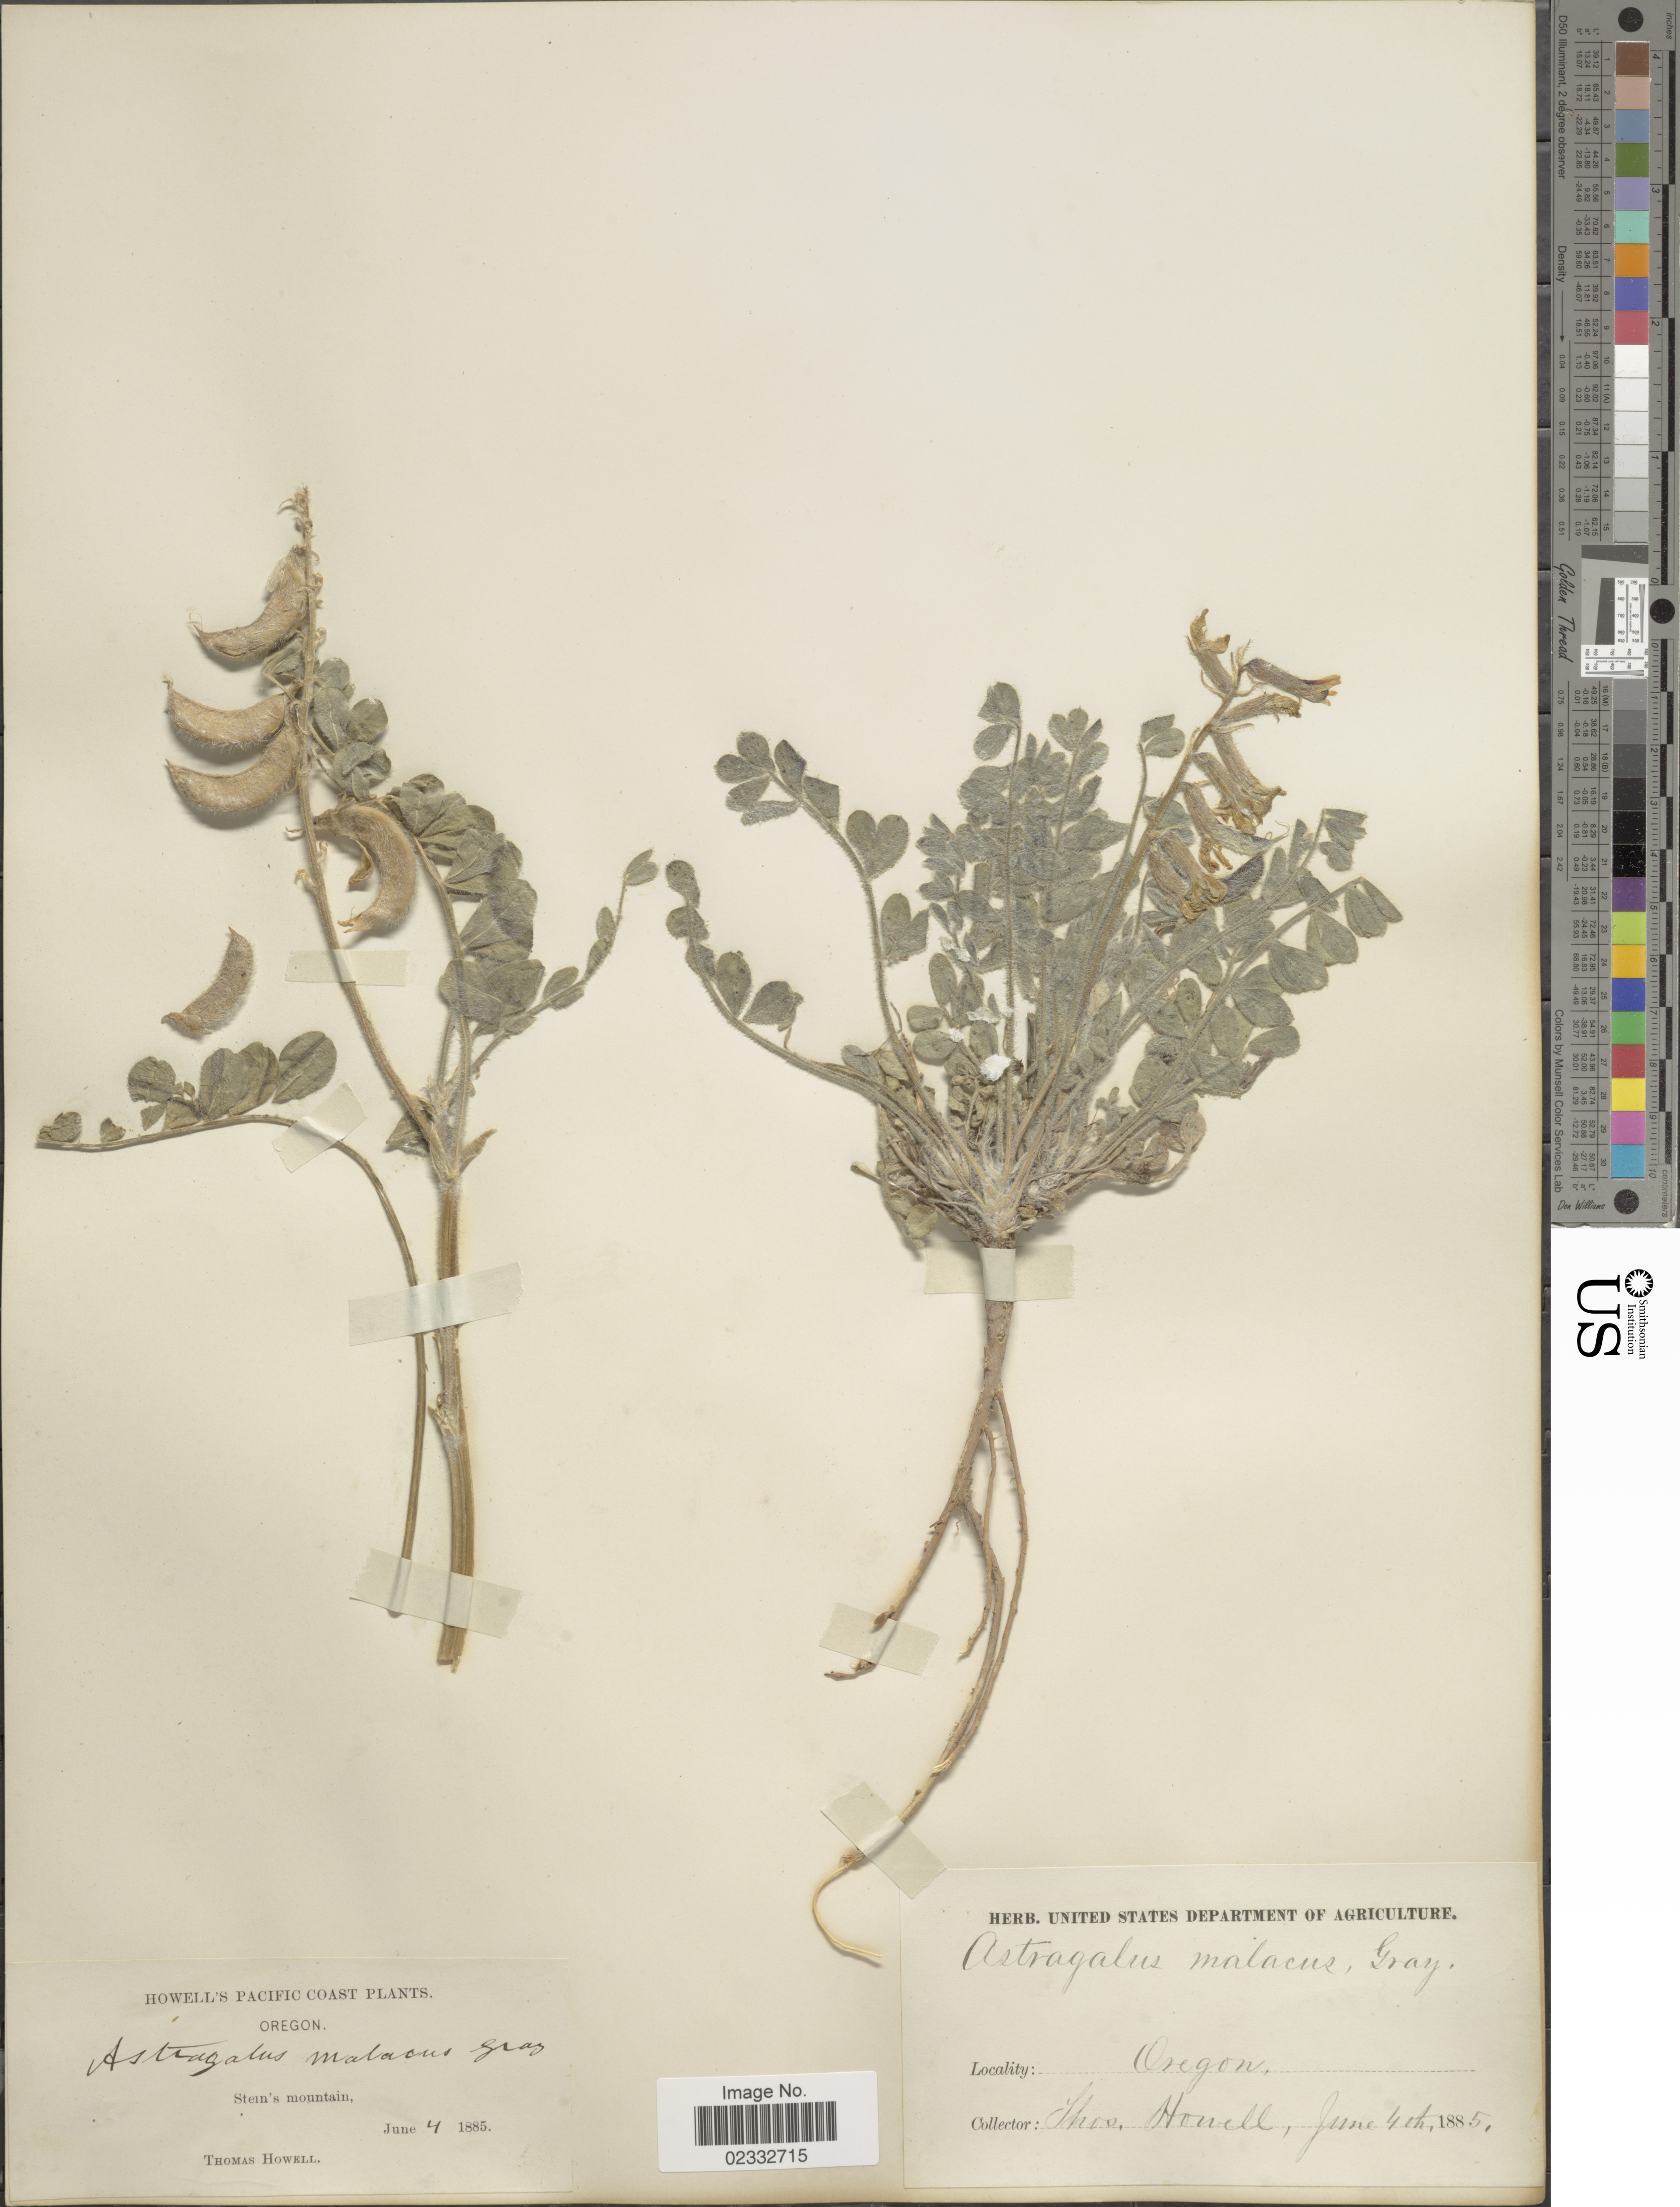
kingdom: Plantae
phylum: Tracheophyta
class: Magnoliopsida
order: Fabales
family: Fabaceae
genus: Astragalus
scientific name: Astragalus malacus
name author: A. Gray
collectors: T. Howell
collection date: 1885-06-04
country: United States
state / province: Oregon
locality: Pacific Coast, Stern's mountain